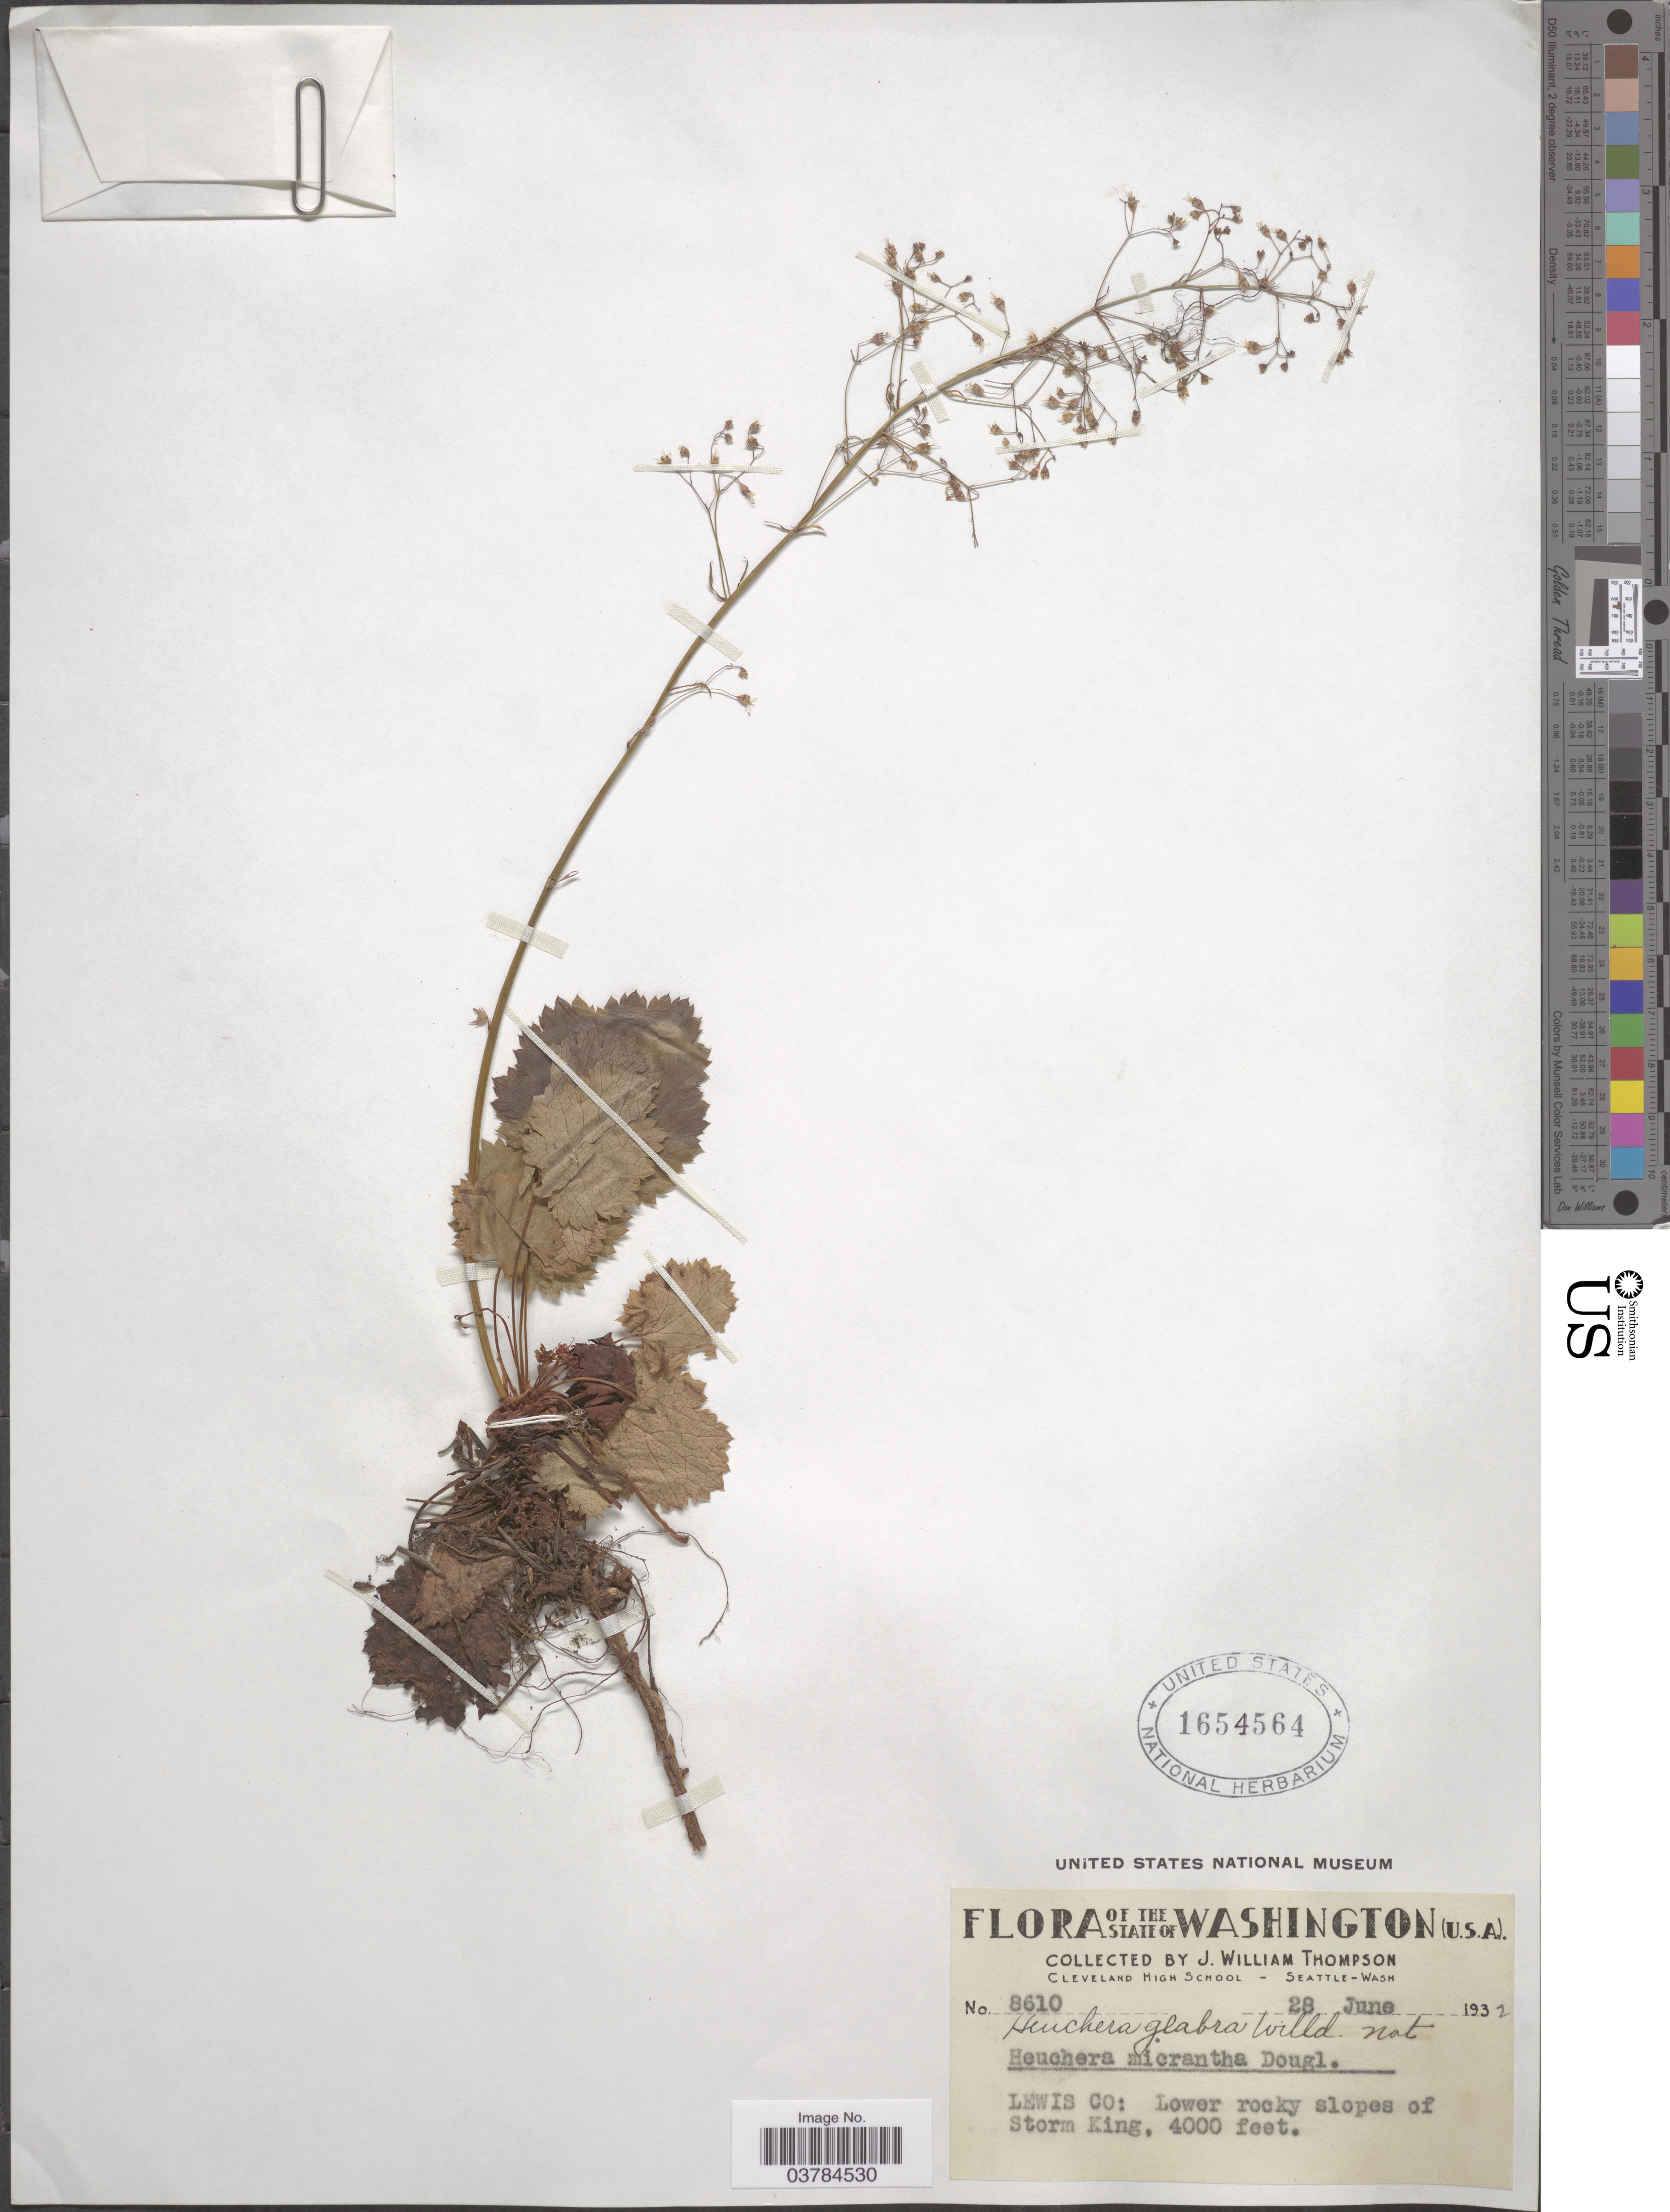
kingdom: Plantae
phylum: Tracheophyta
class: Magnoliopsida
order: Saxifragales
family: Saxifragaceae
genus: Heuchera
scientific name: Heuchera glabra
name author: Willd. ex Roem. & Schult.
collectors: J. W. Thompson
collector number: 8610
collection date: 1932-06-28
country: United States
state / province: Washington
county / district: Lewis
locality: Lewis Co: Lower rocky slopes of Storm King.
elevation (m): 1219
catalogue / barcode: US 1654564